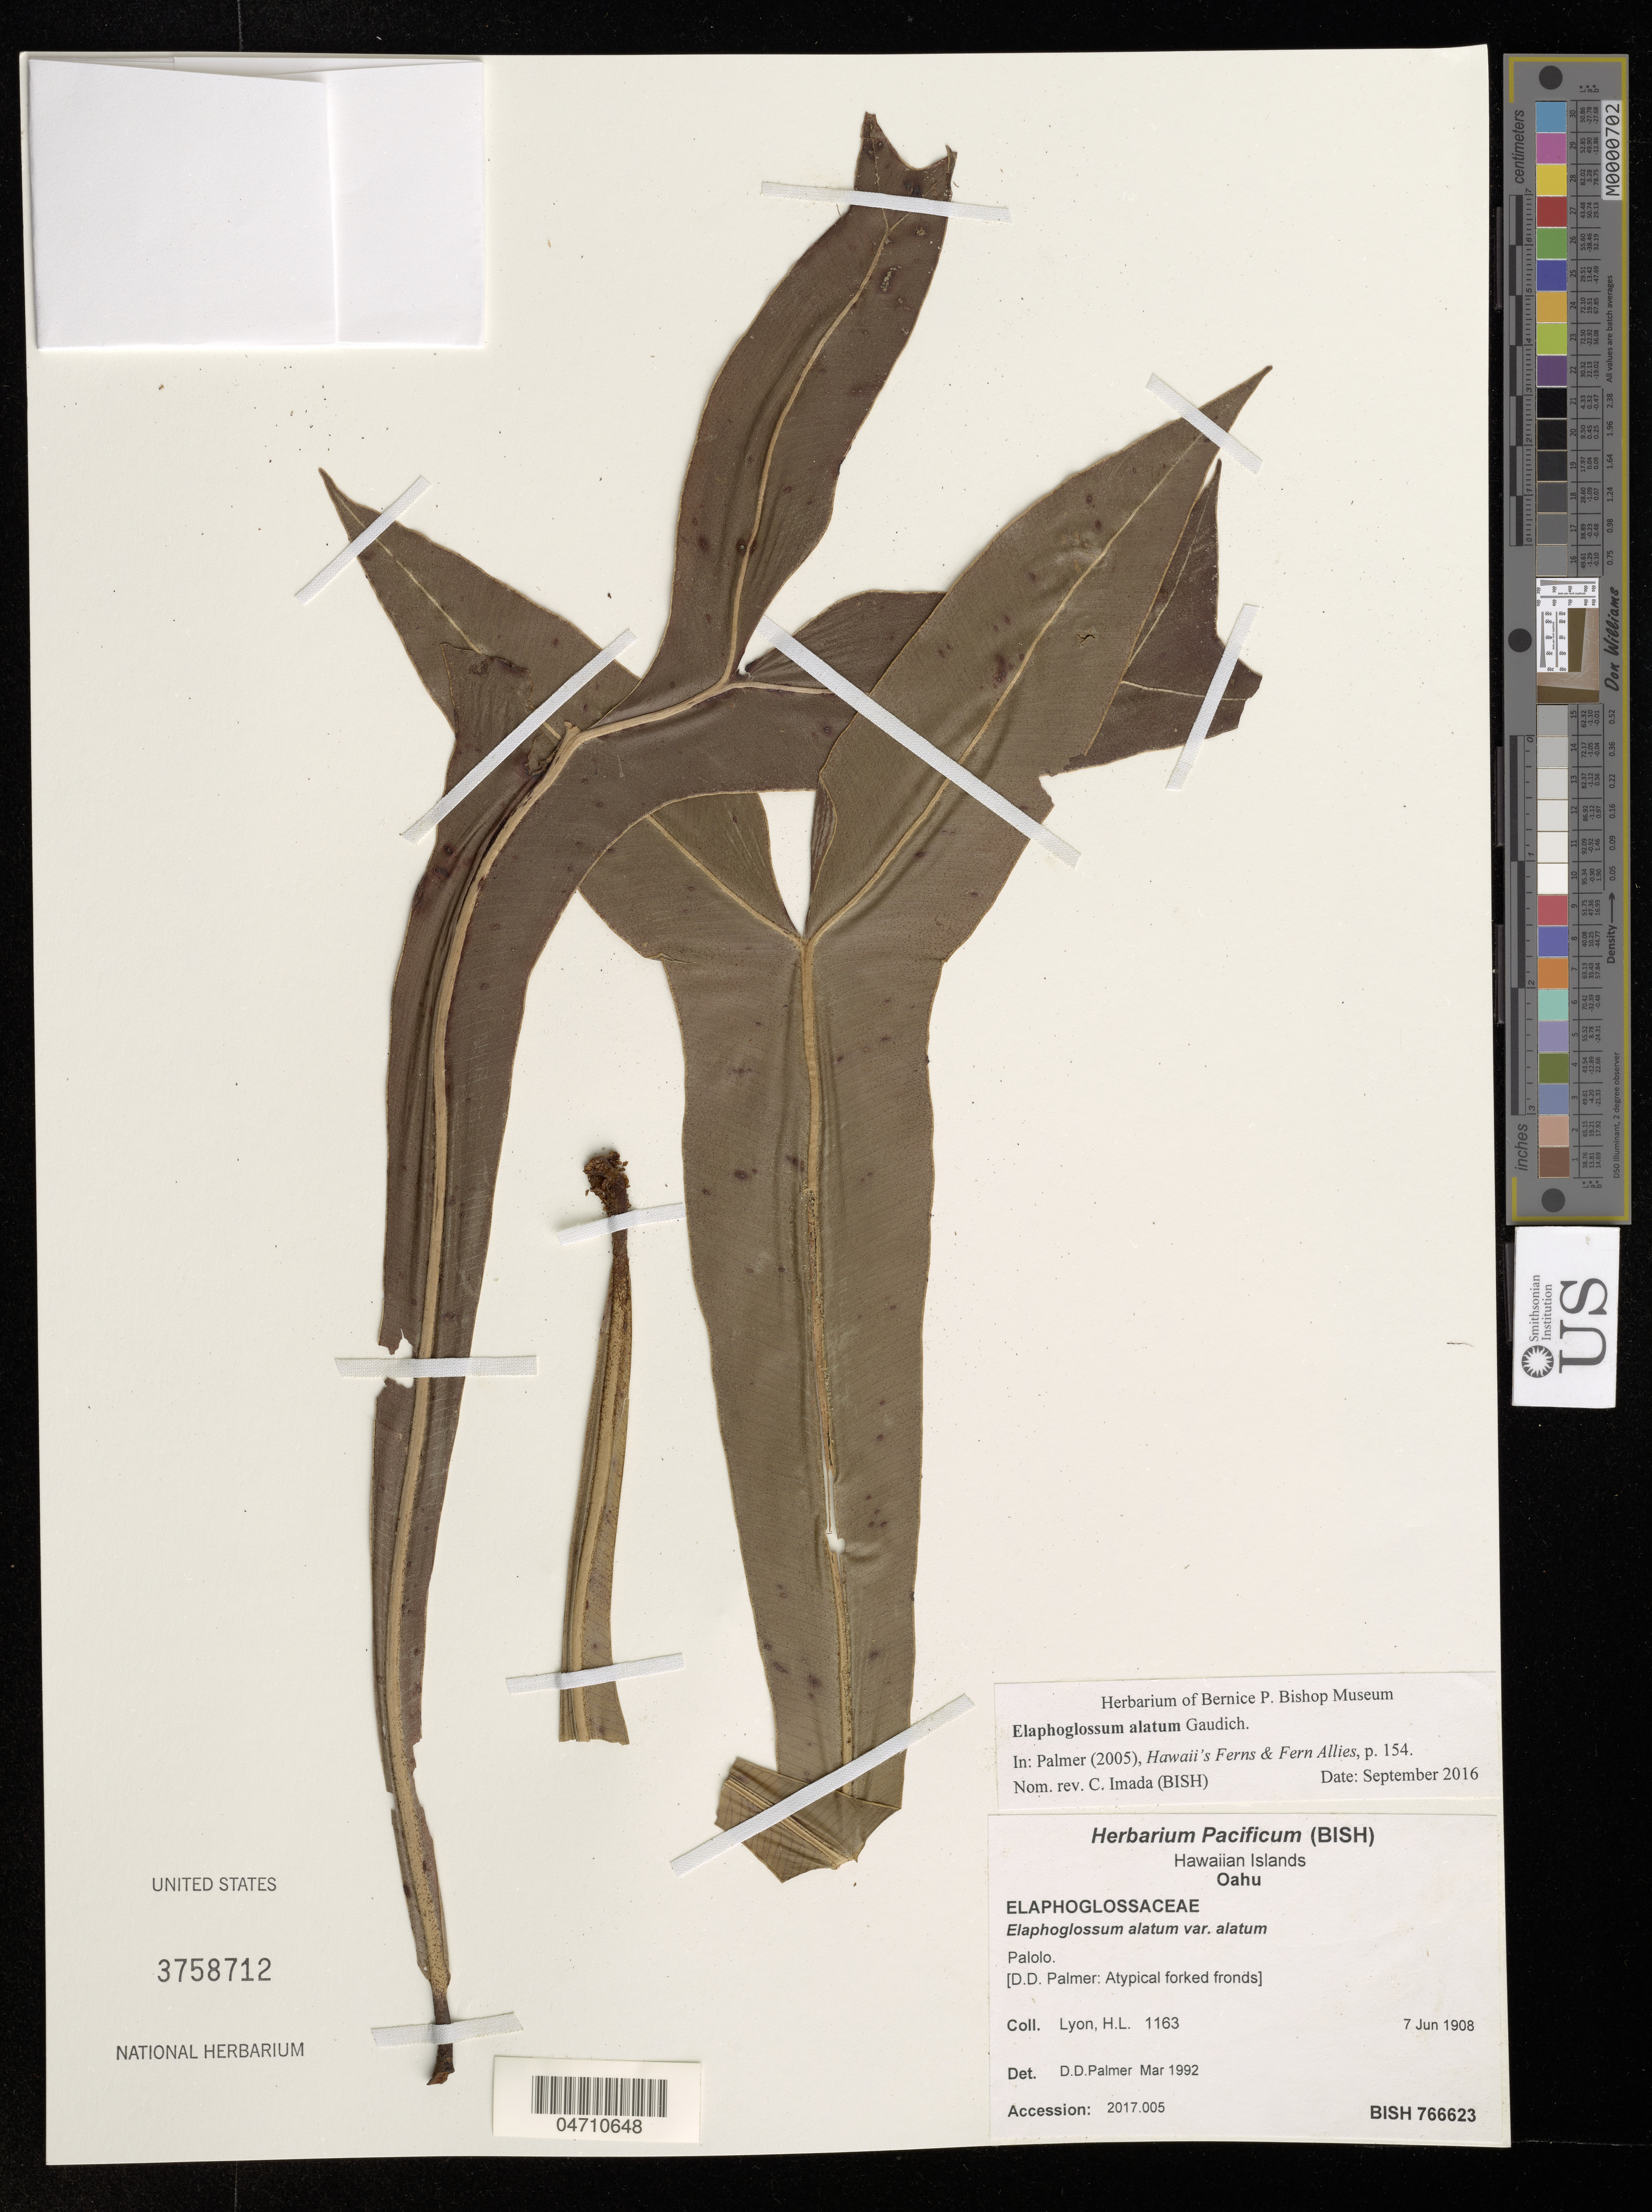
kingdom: Plantae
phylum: Tracheophyta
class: Polypodiopsida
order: Polypodiales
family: Dryopteridaceae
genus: Elaphoglossum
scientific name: Elaphoglossum alatum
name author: Gaudich.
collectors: H. Lyon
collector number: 1163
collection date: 1908-06-07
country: United States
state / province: Hawaii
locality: Hawaiian Islands. Oahu. Palolo.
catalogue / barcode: US 3758712